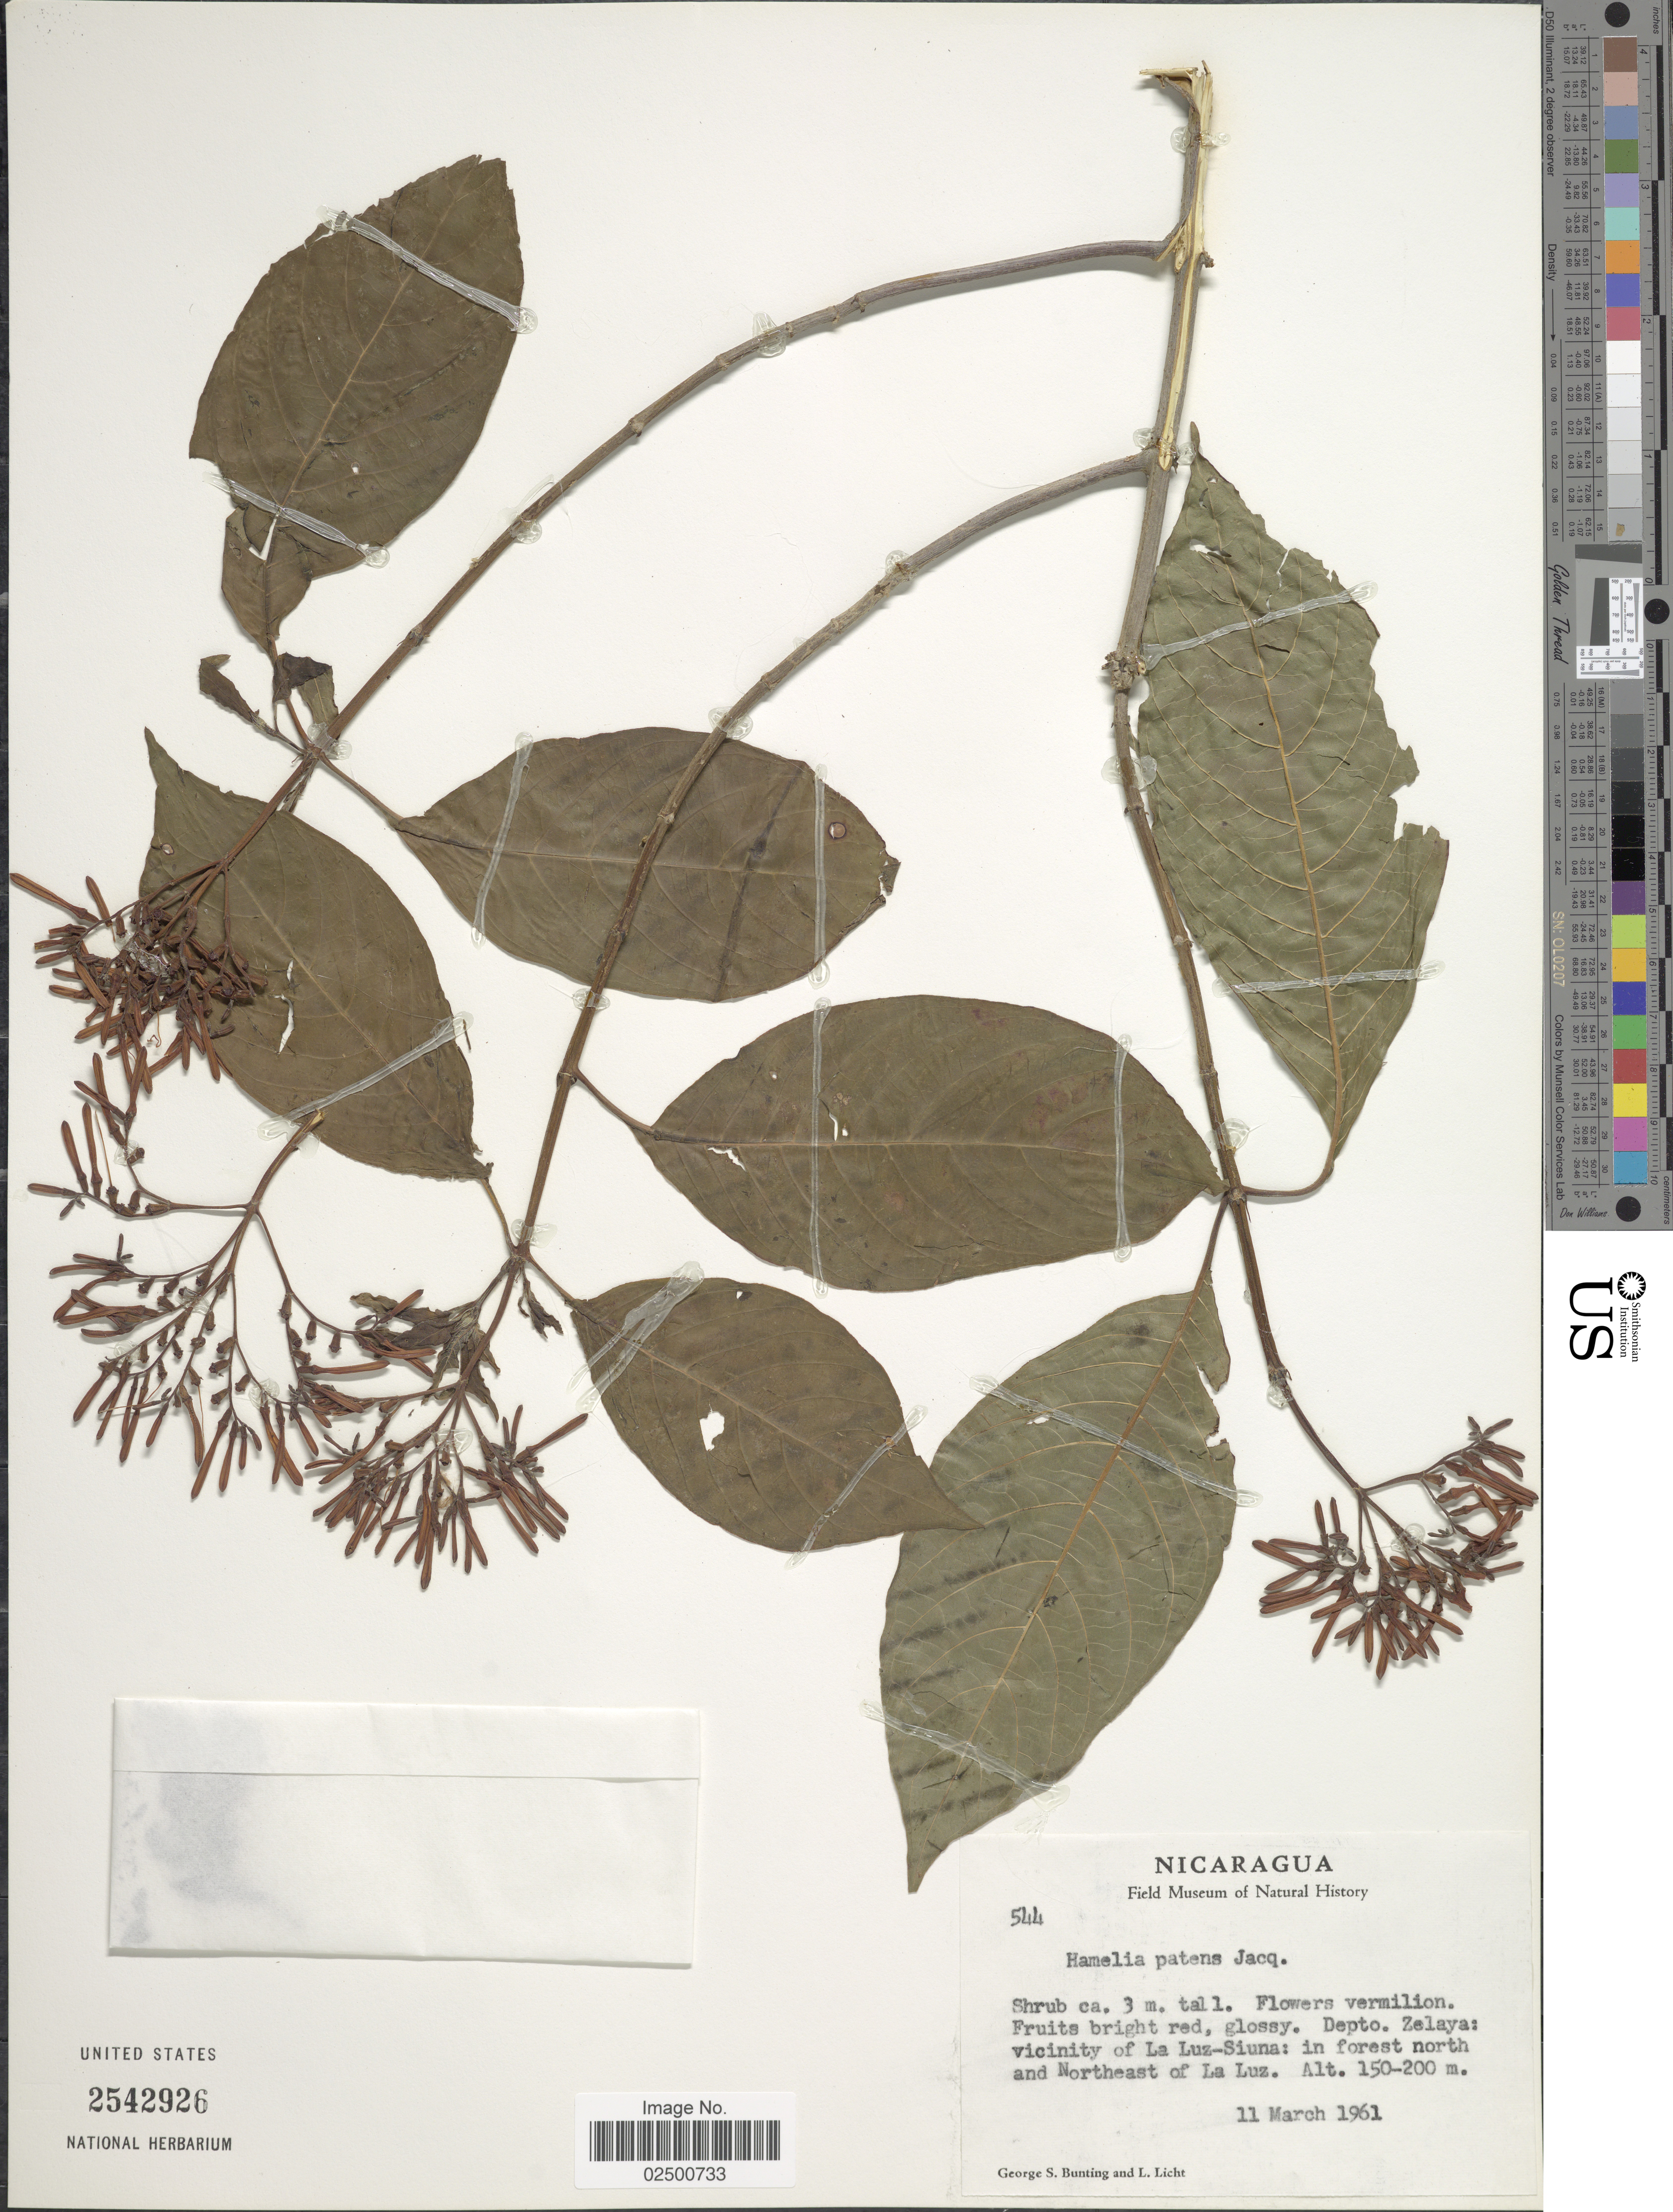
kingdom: Plantae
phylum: Tracheophyta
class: Magnoliopsida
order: Gentianales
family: Rubiaceae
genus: Hamelia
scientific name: Hamelia patens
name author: Jacq.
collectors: G. S. Bunting & L. Licht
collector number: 544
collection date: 1961-03-11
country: Nicaragua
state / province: Atlantico Norte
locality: Depto. Zelaya: vicinity of La Luz-Siuna: in forest north and Northeast of La Luz.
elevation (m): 150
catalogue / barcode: US 2542926